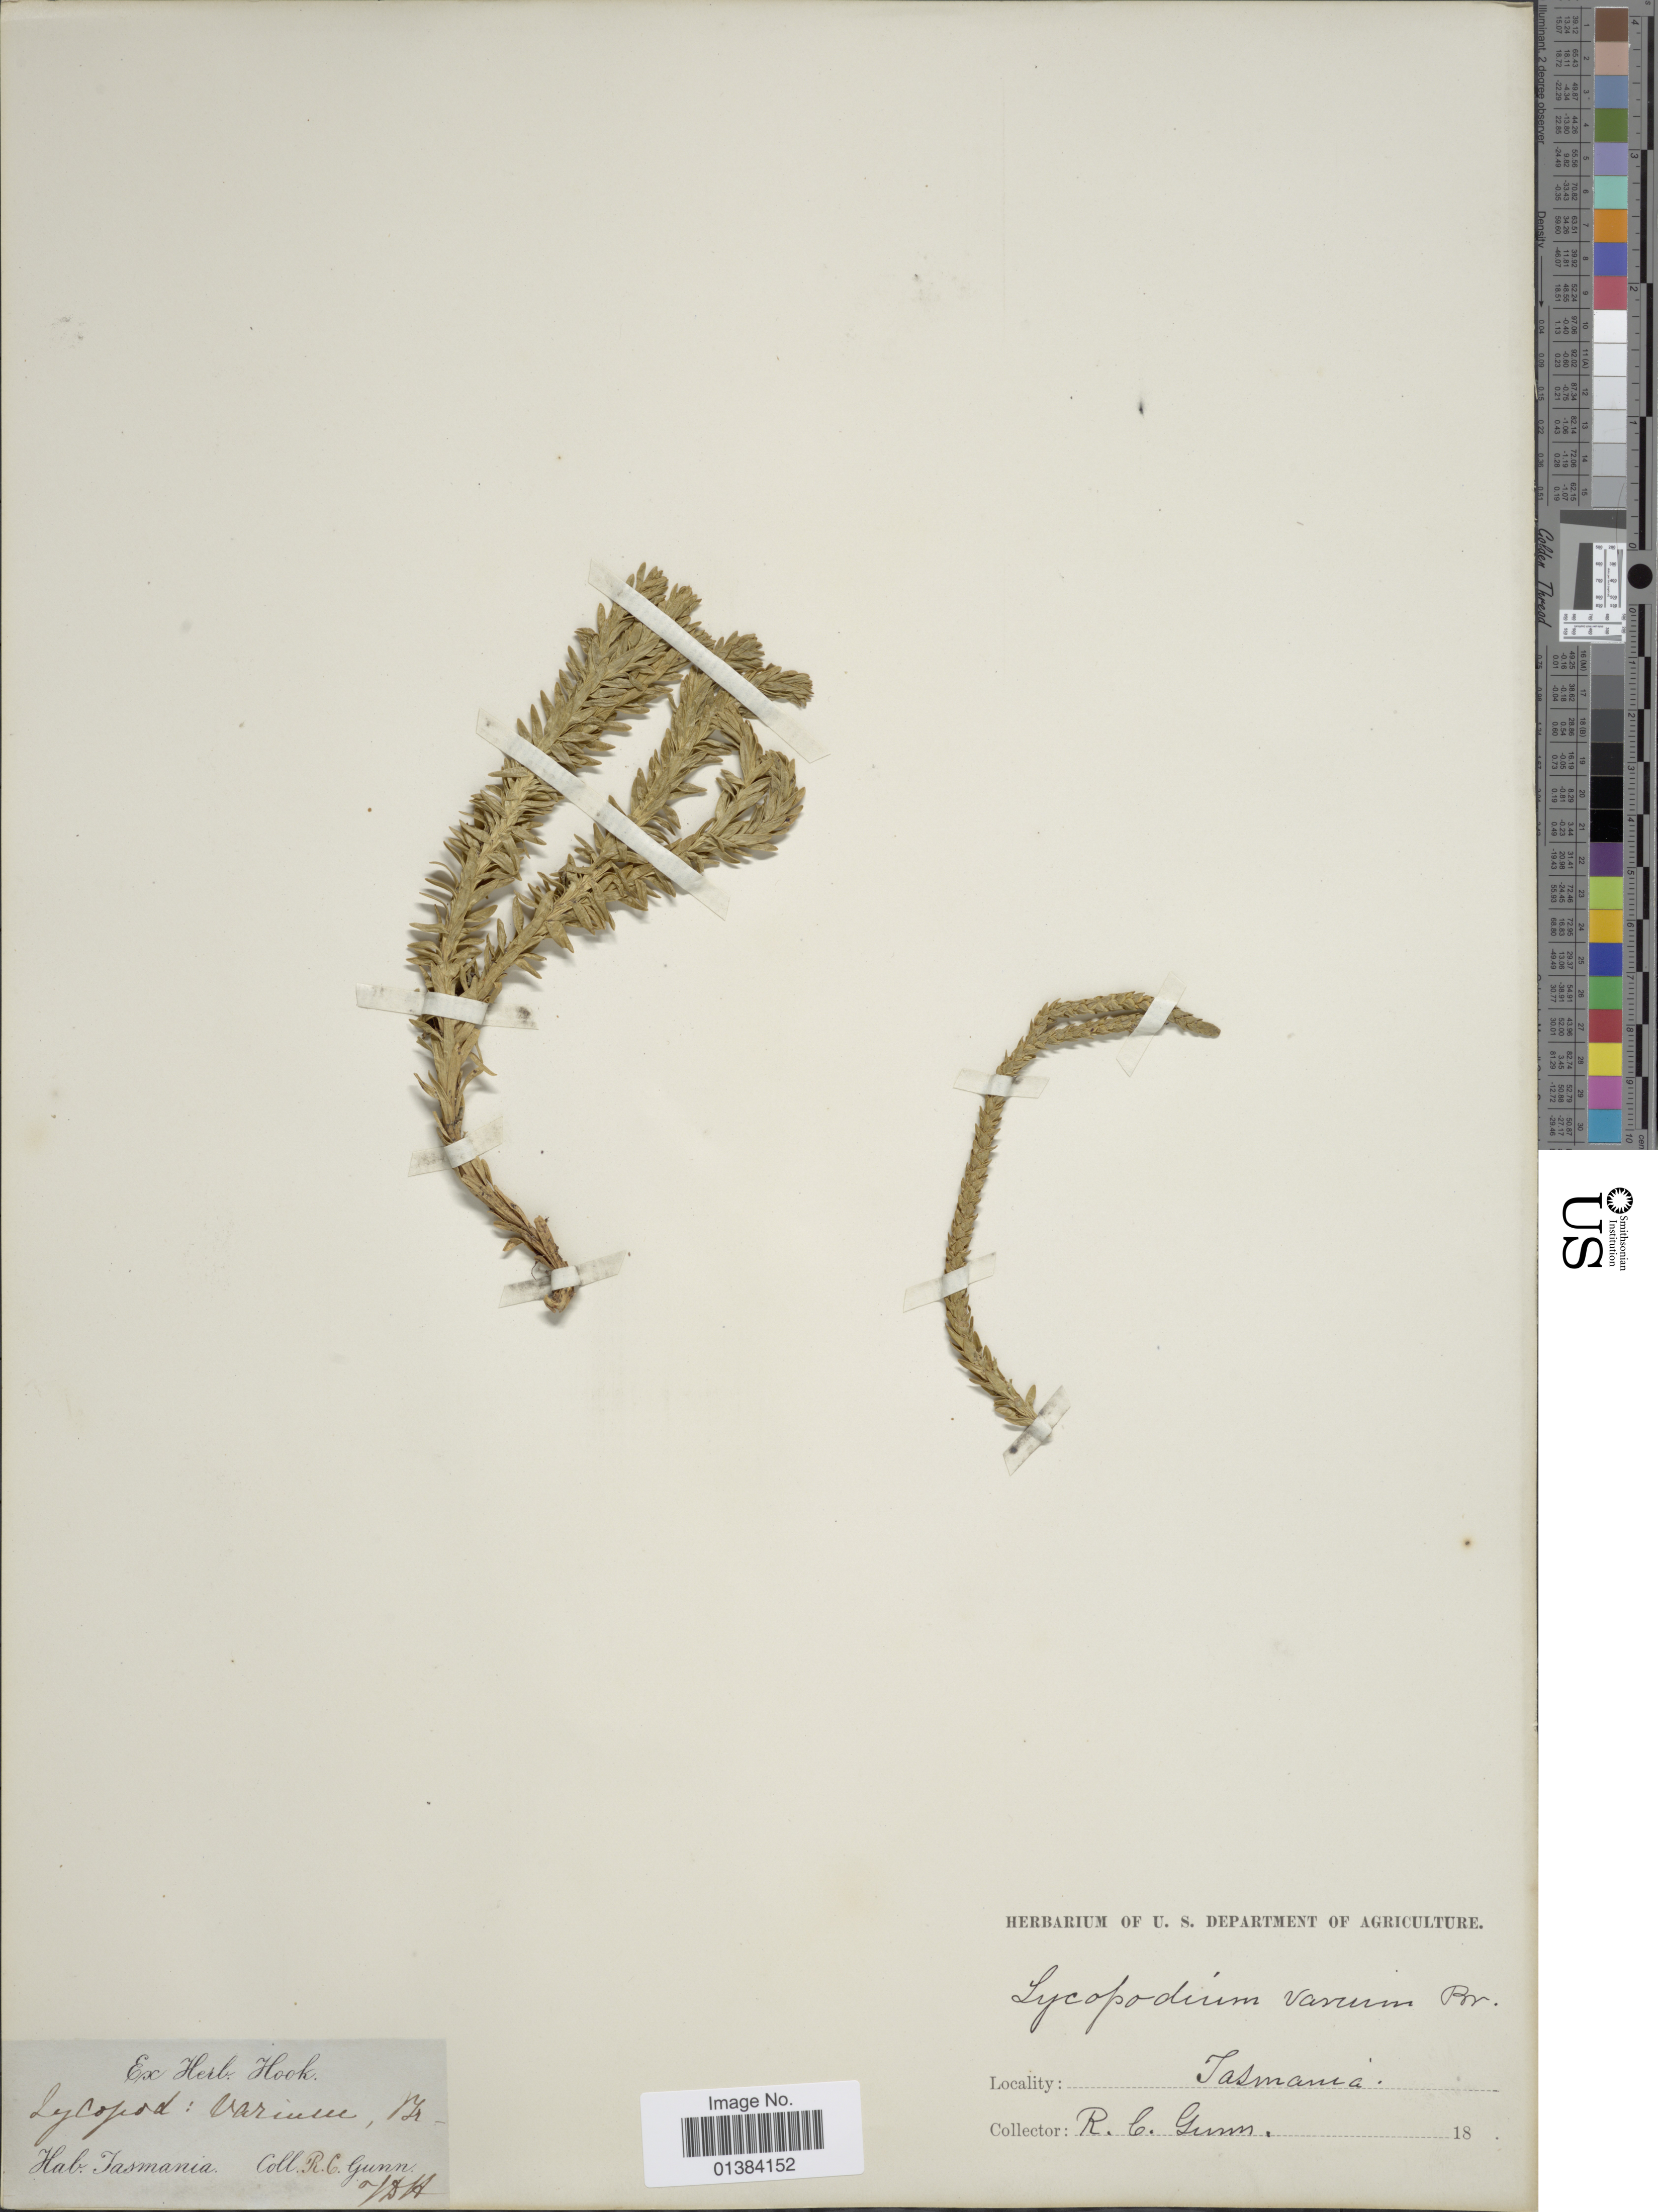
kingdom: Plantae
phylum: Tracheophyta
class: Lycopodiopsida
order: Lycopodiales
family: Lycopodiaceae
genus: Phlegmariurus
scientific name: Phlegmariurus varius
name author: (R. Br.) A. R. Field & Bostock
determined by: Field, A. R.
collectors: R. Gunn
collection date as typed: Transcribed d/m/y: //18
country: Australia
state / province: Tasmania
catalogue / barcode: US 102952